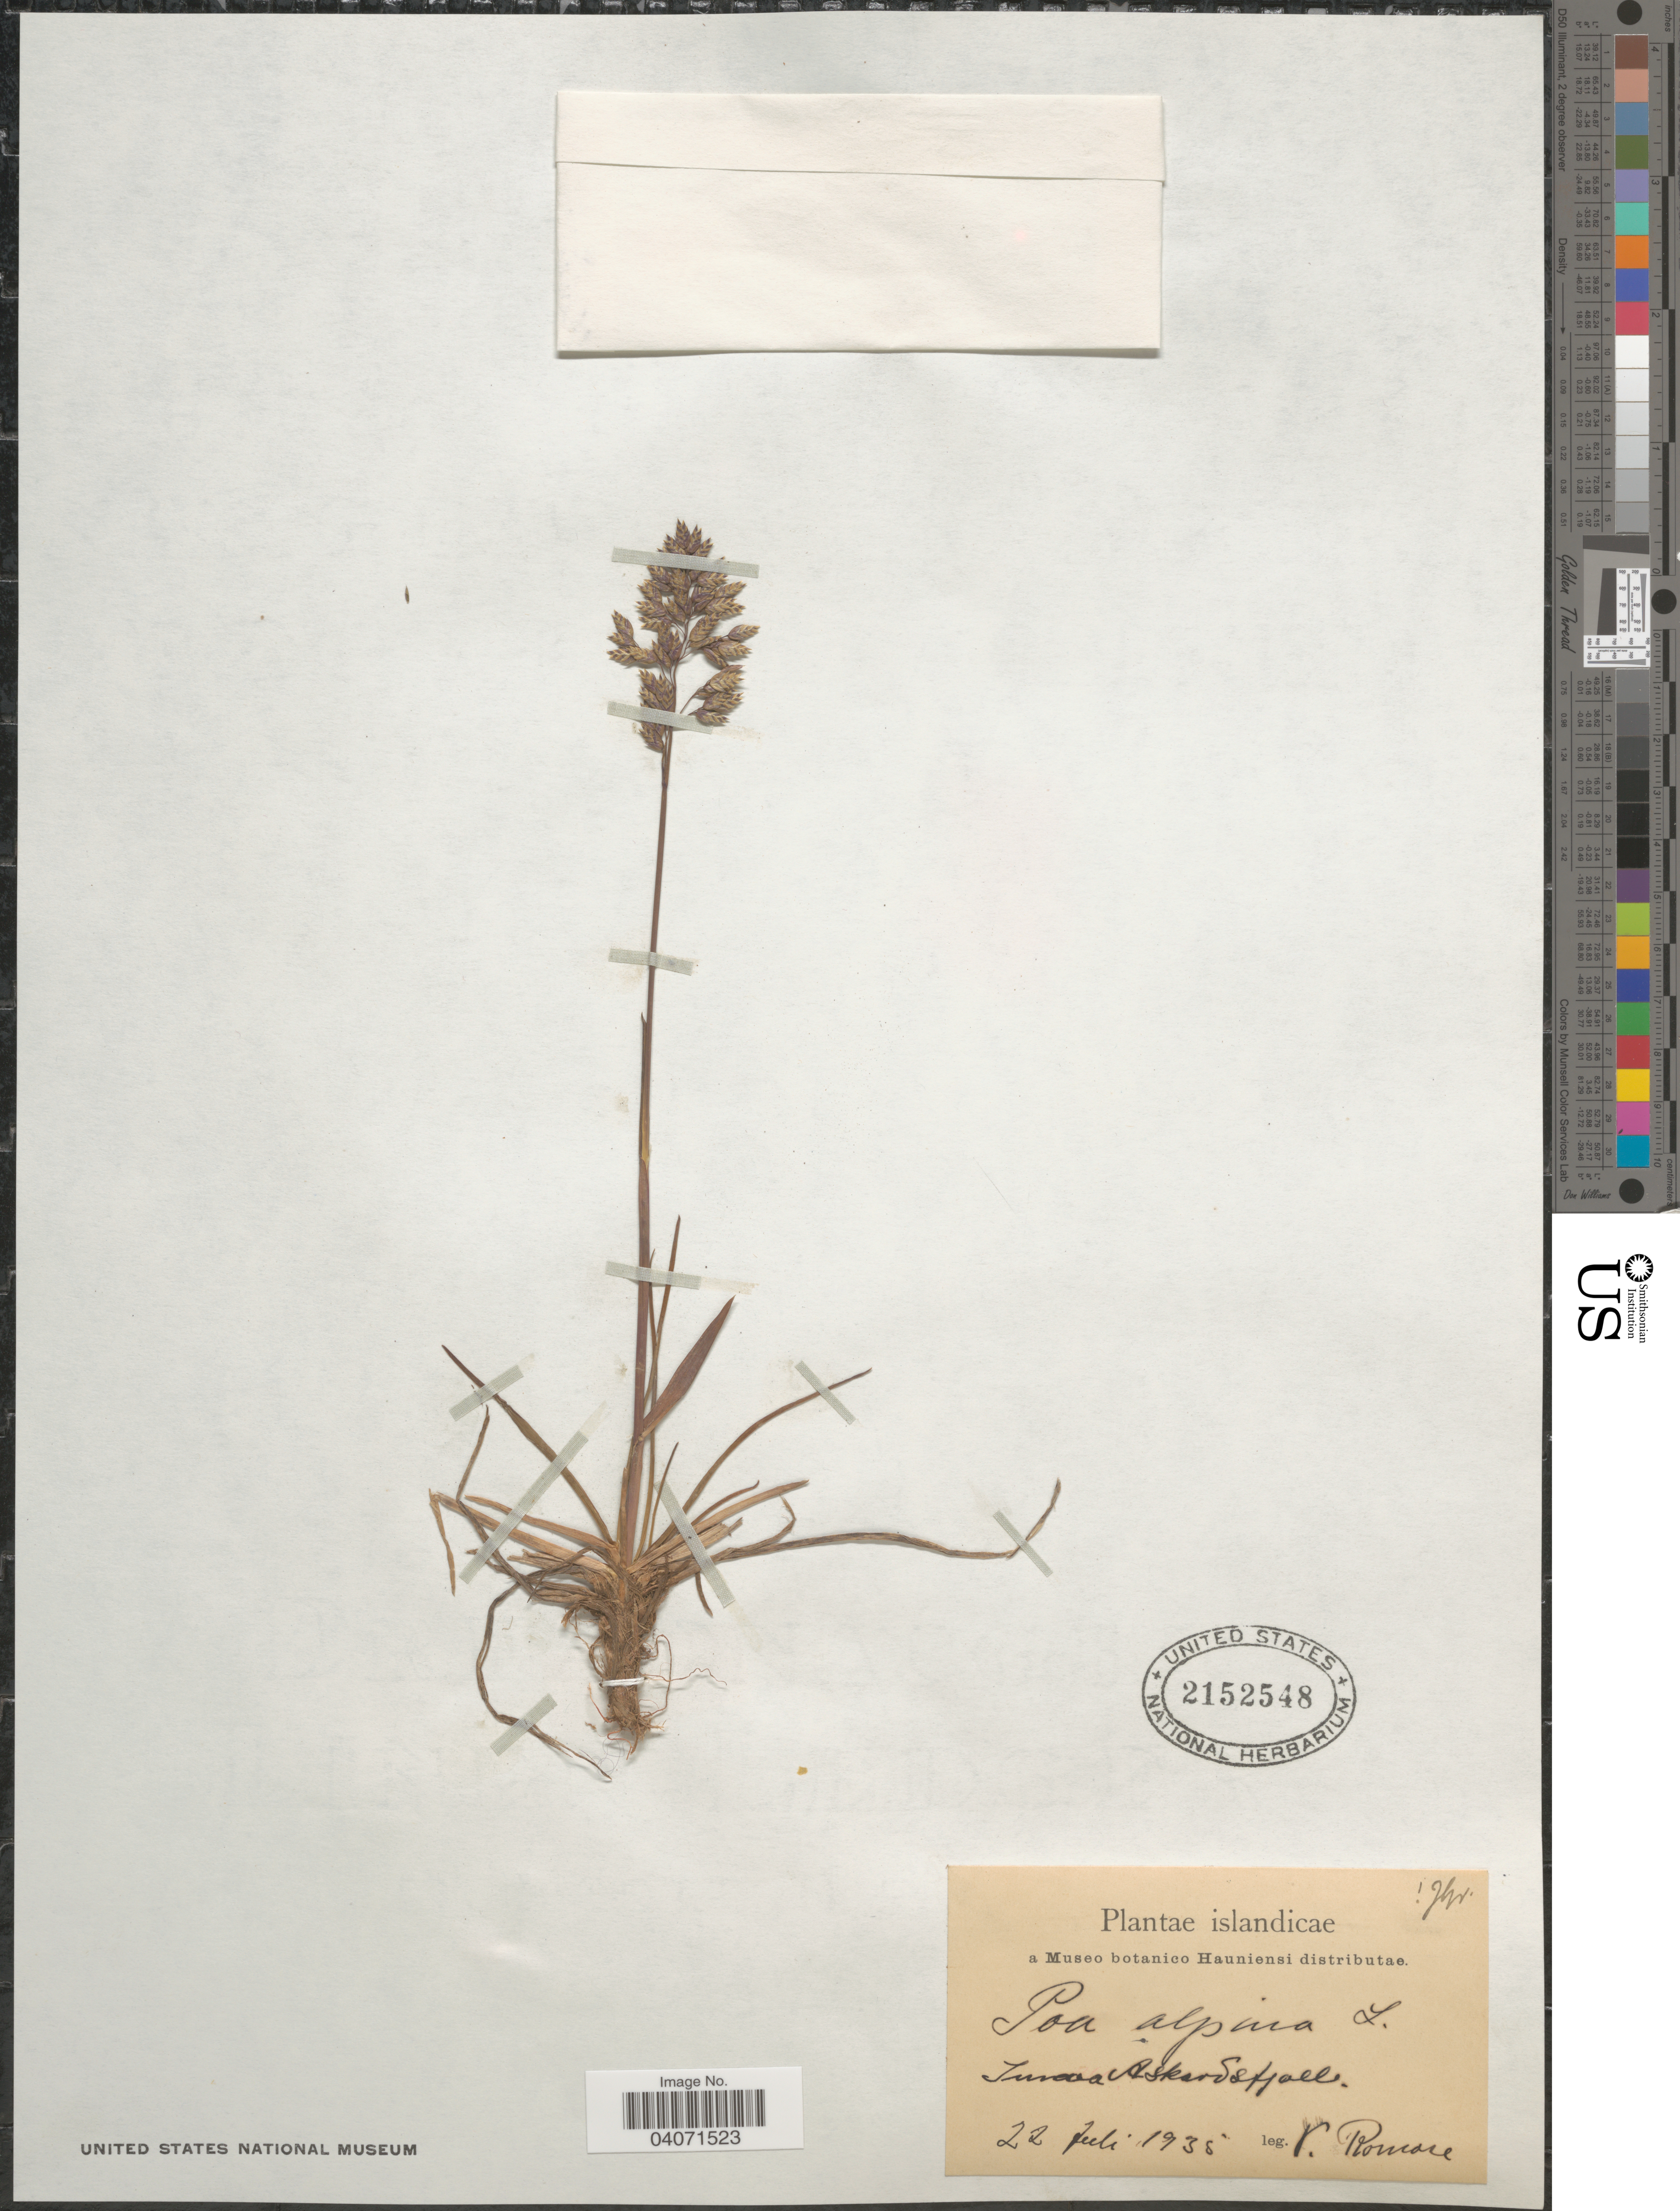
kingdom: Plantae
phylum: Tracheophyta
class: Liliopsida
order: Poales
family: Poaceae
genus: Poa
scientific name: Poa alpina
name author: L.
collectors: V. Romose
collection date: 1935-07-22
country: Iceland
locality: Tuvooa Askard Sjall. [interpreted]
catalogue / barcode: US 2152548